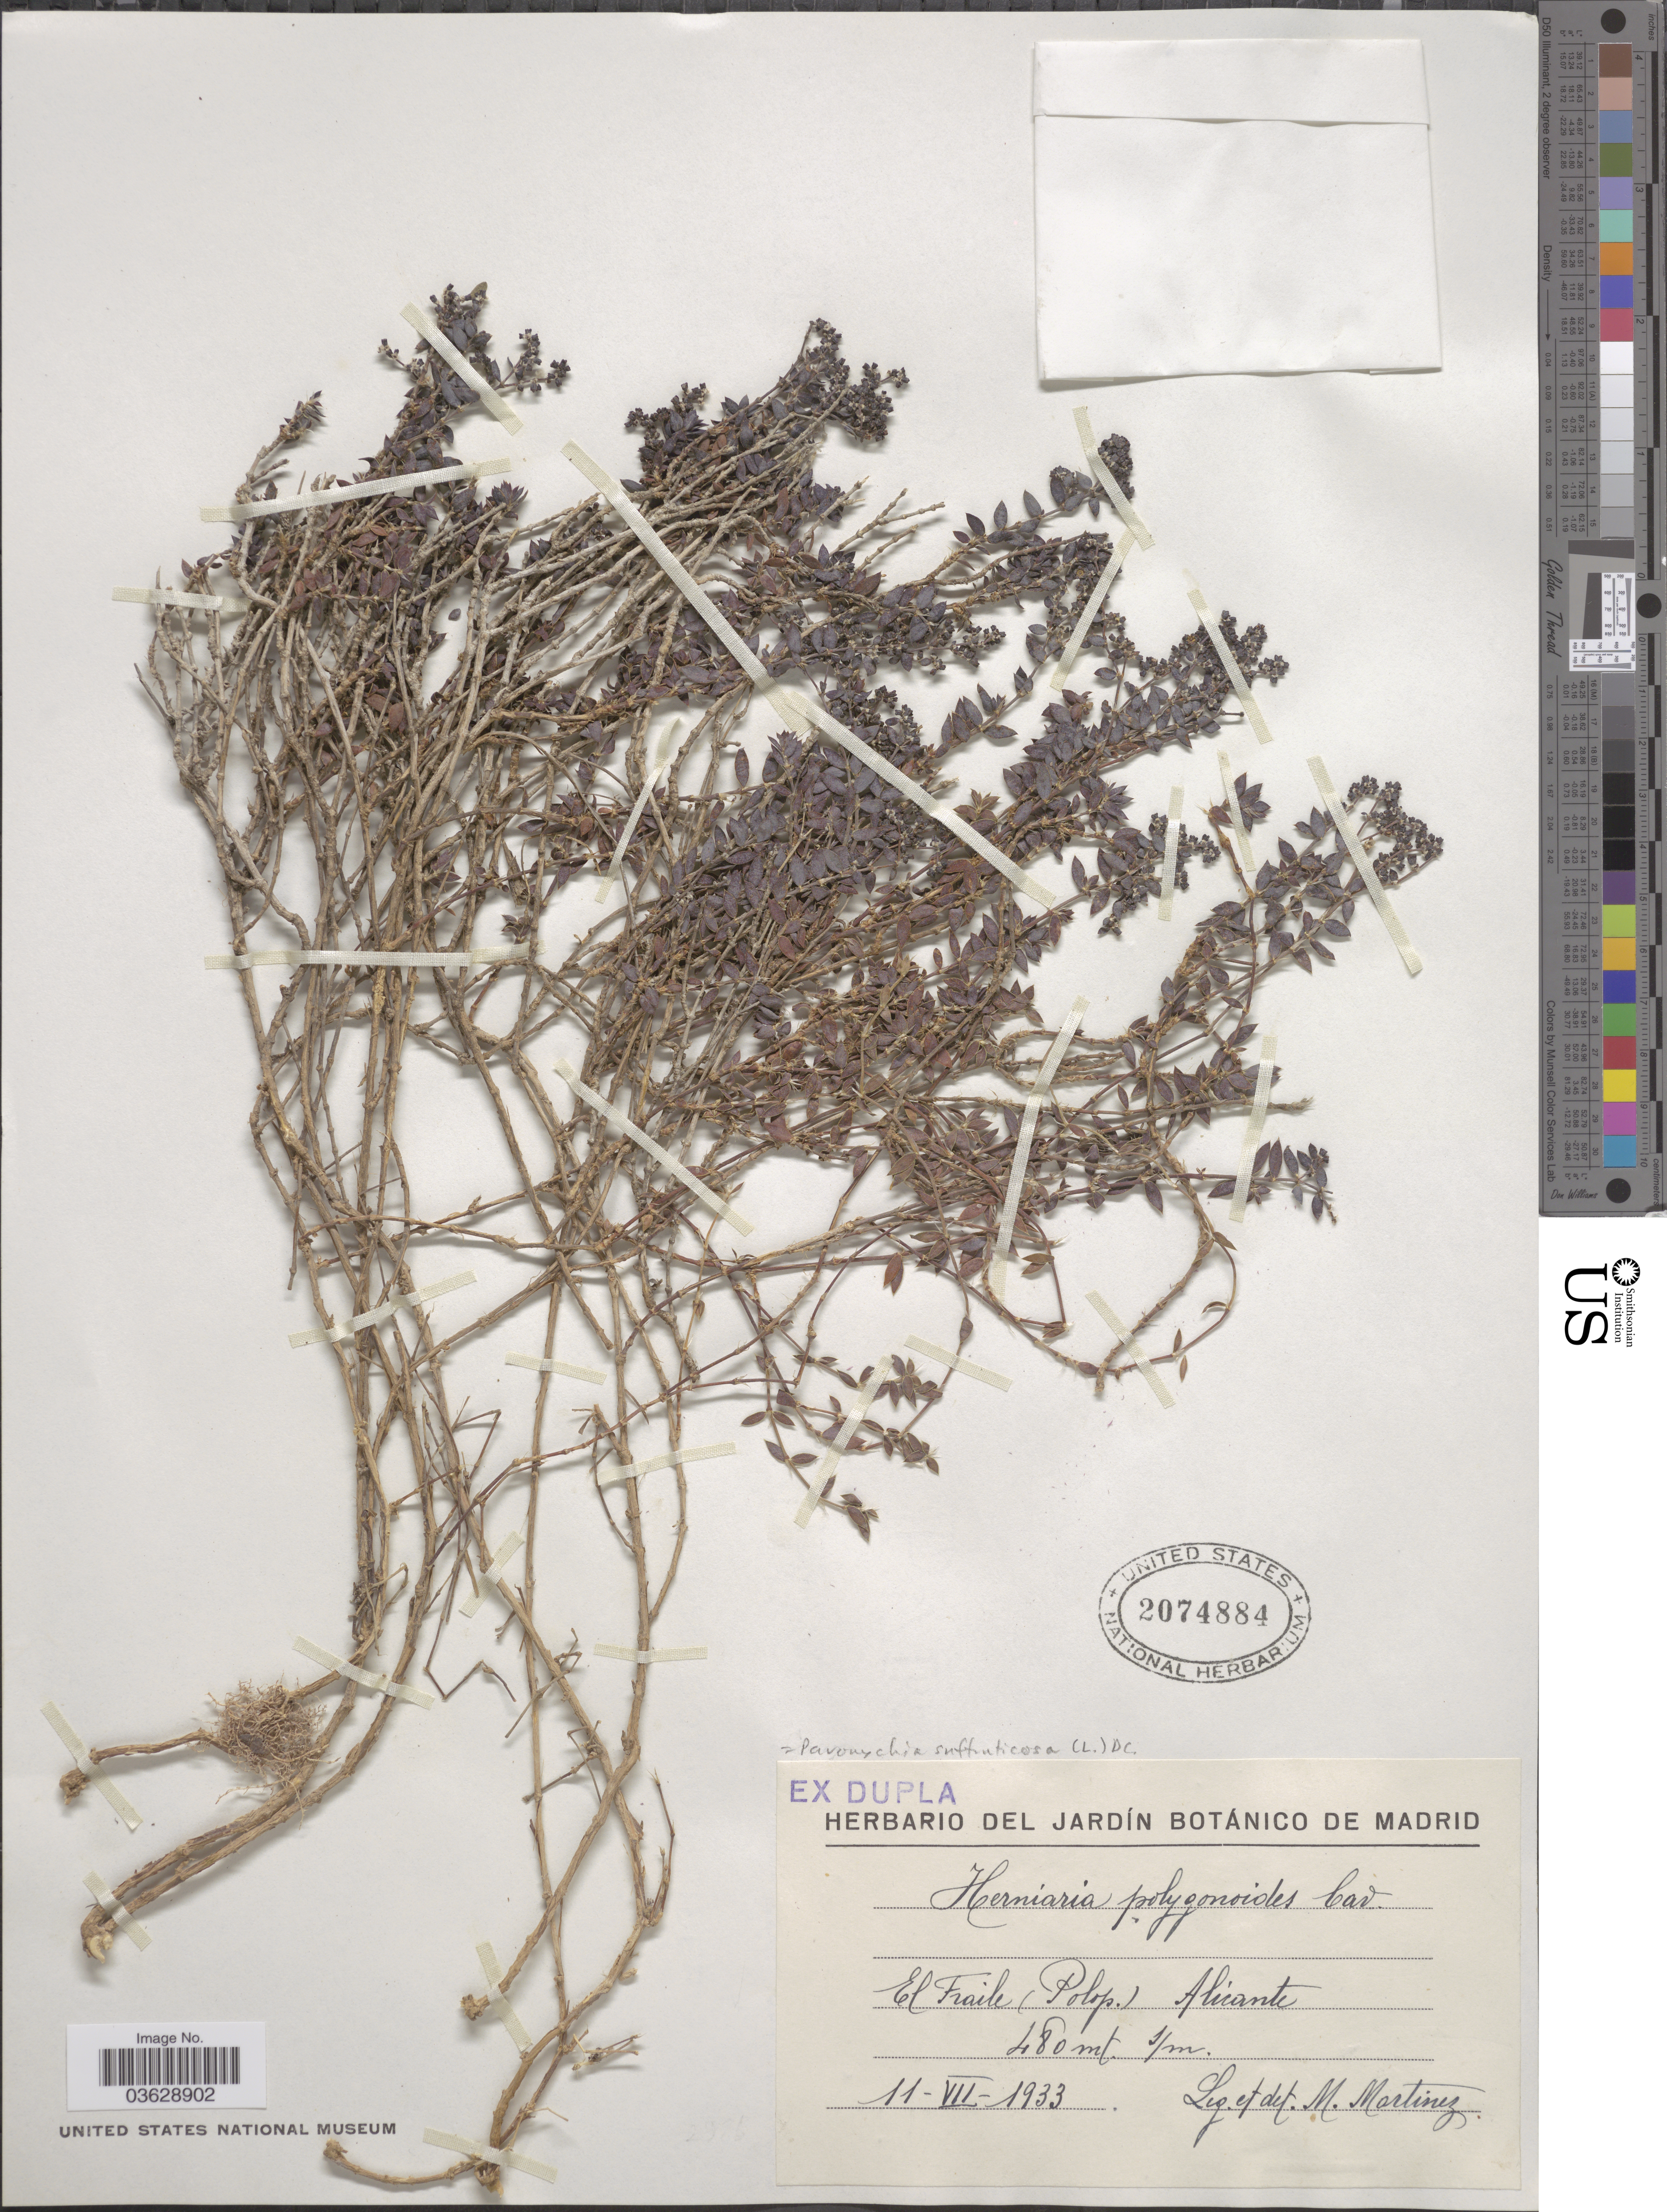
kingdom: Plantae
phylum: Tracheophyta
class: Magnoliopsida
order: Caryophyllales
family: Caryophyllaceae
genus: Paronychia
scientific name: Paronychia suffruticosa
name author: (L.) Lam.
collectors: M. Martínez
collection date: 1933-07-11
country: Spain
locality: El Fraile (Polop.) Alicante.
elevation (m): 480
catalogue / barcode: US 2074884